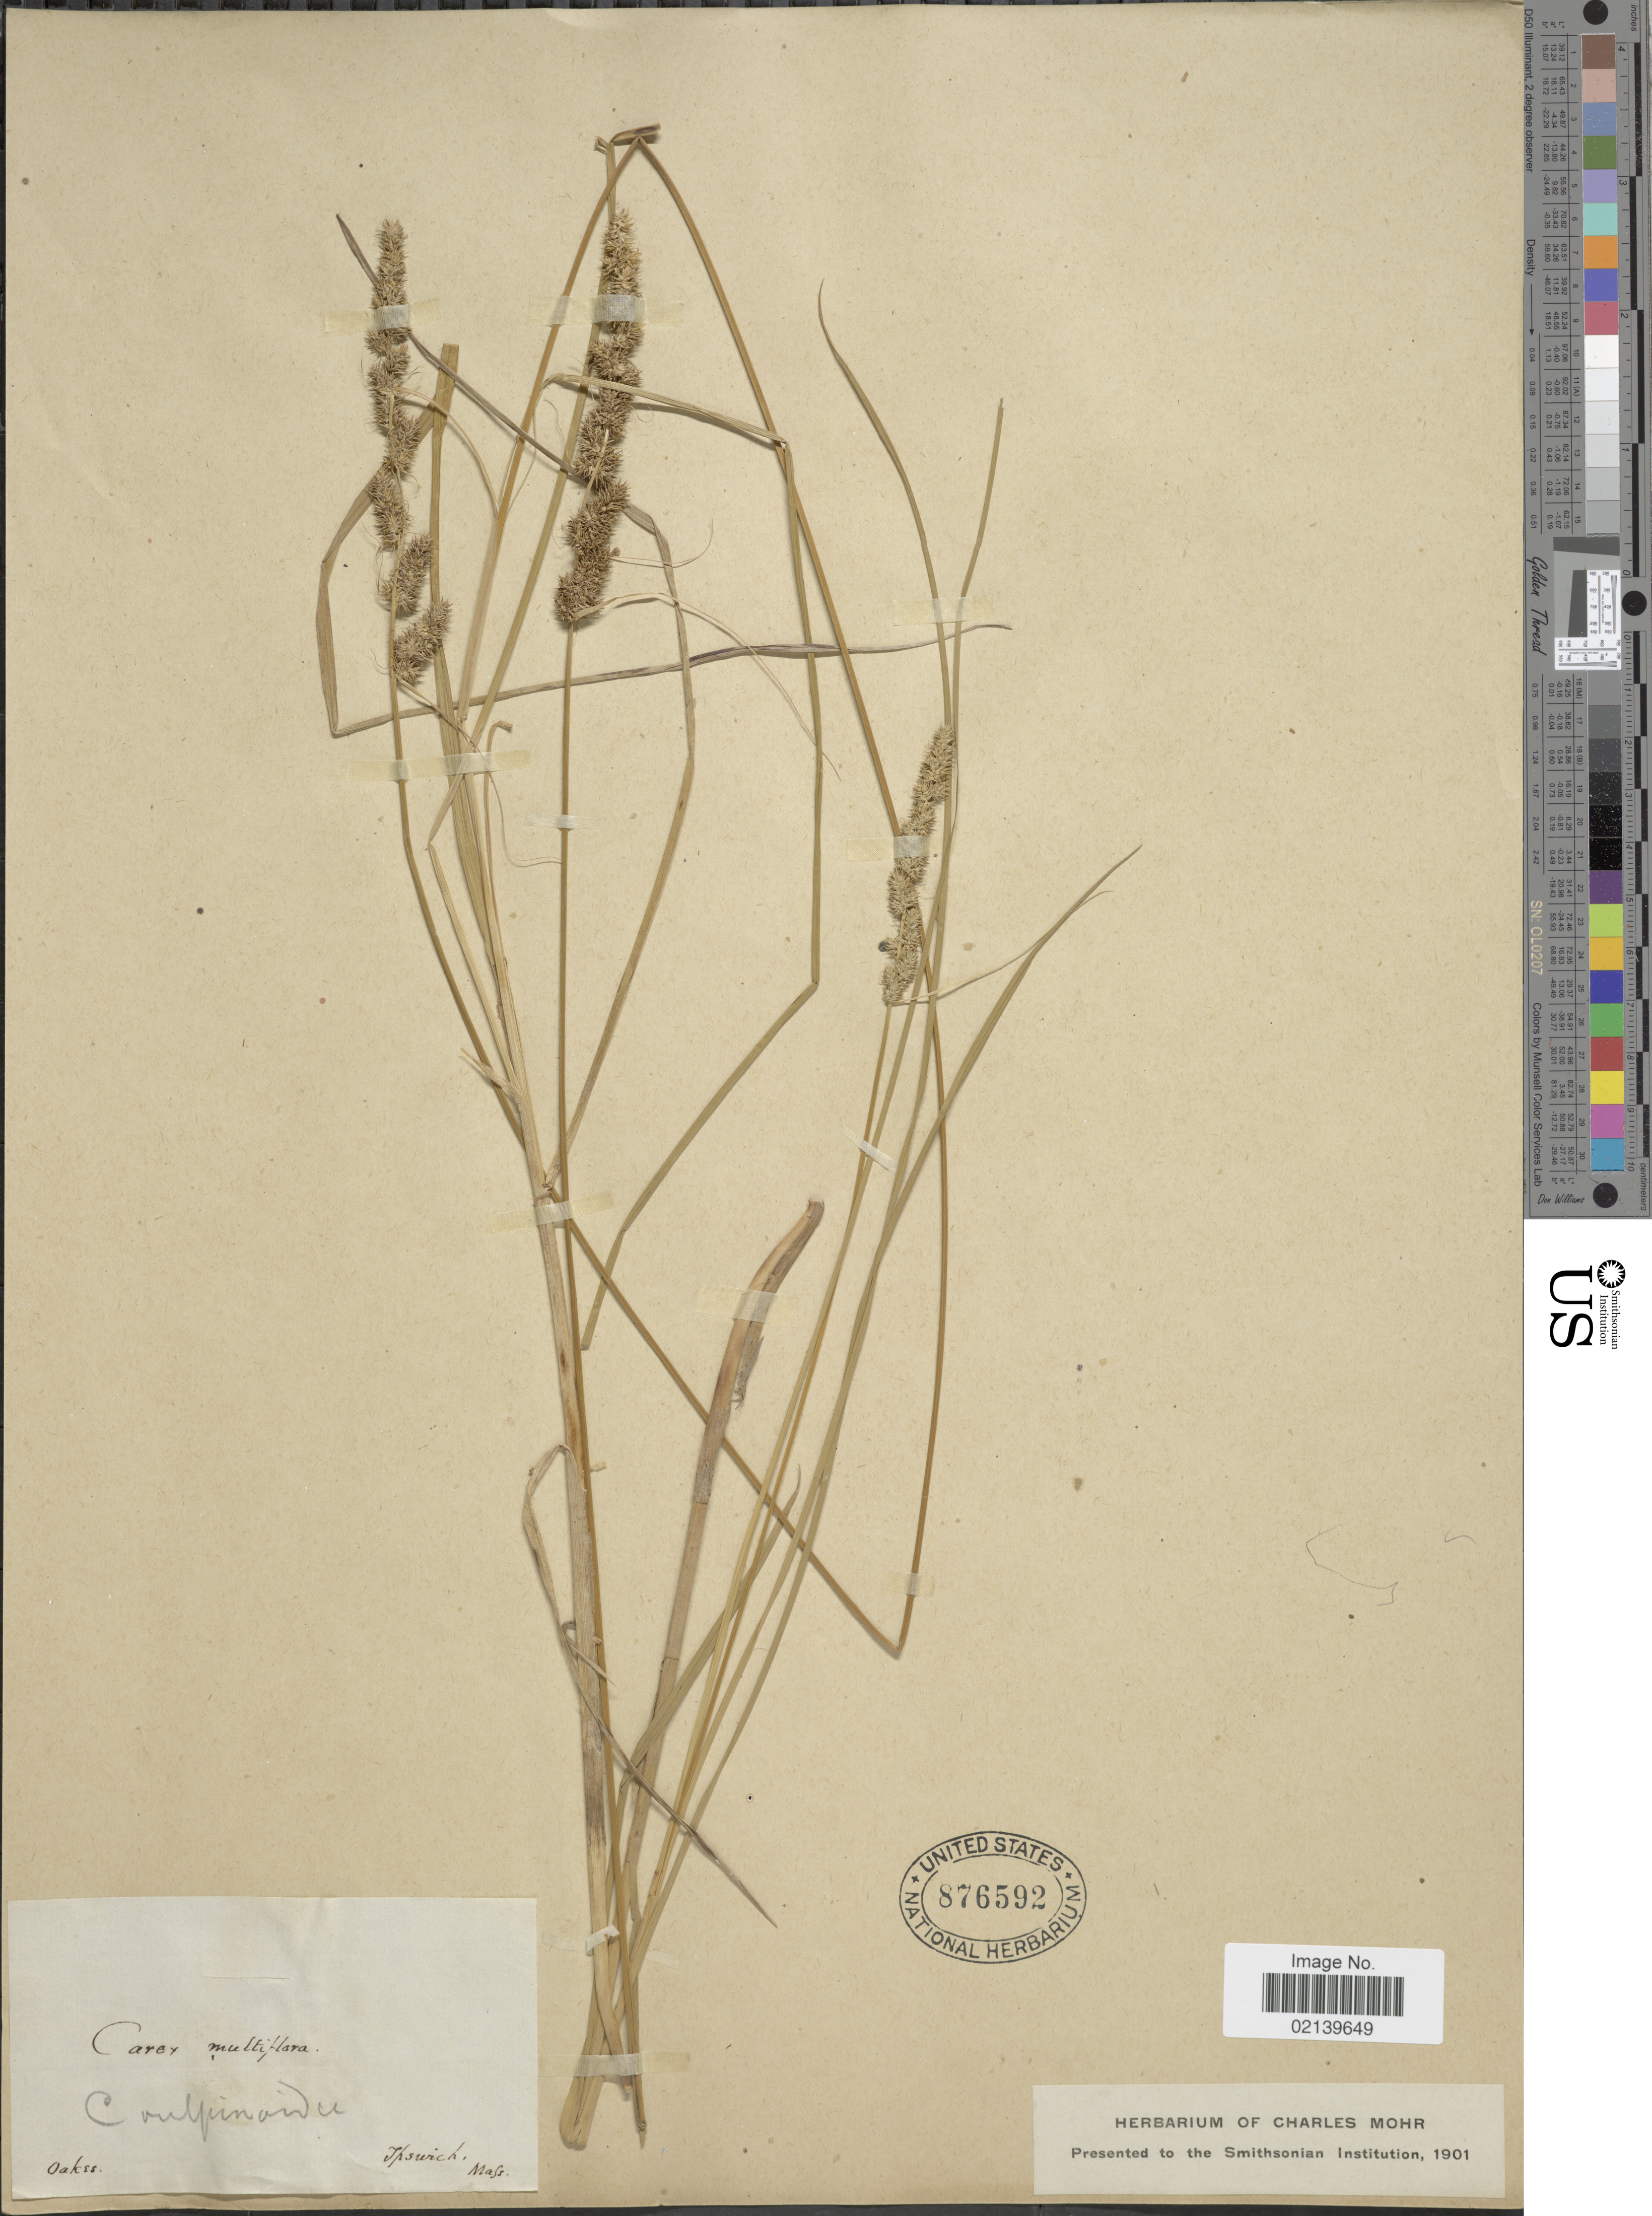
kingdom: Plantae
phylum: Tracheophyta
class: Liliopsida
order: Poales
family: Cyperaceae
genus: Carex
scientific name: Carex vulpinoidea Michx.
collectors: -. Oakes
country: United States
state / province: Massachusetts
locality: Ipswich, Mass.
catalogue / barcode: US 876592